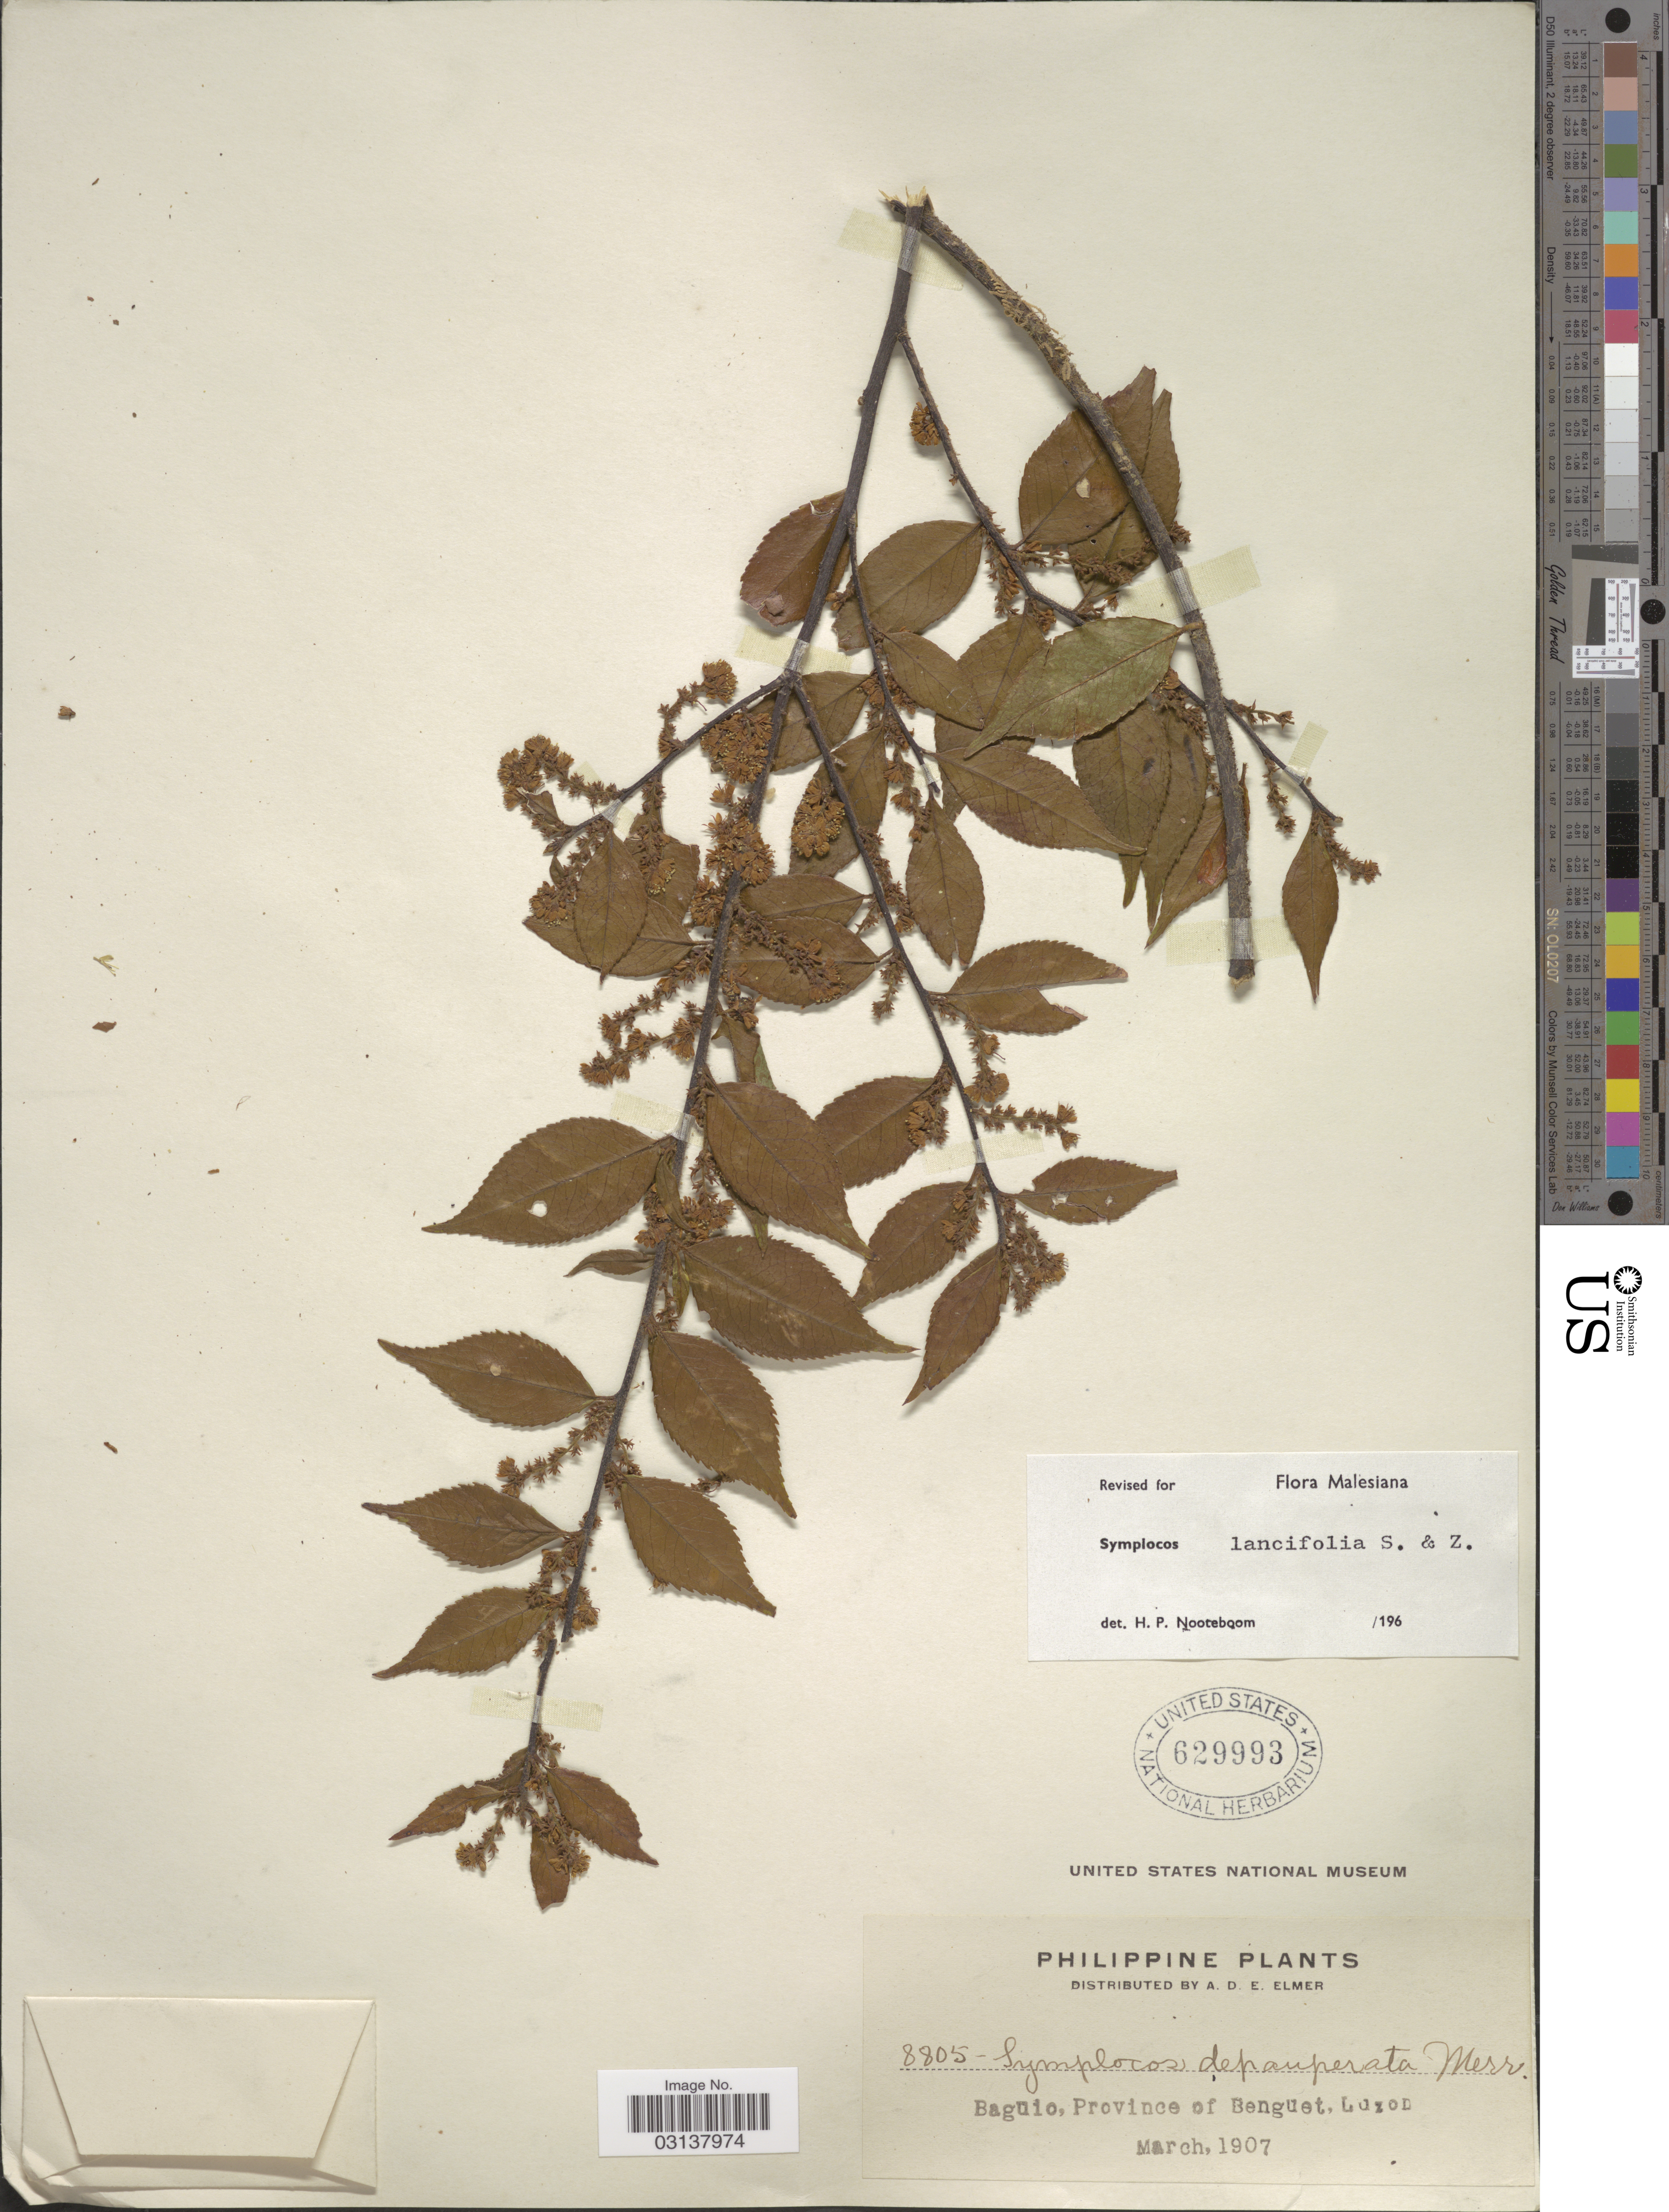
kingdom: Plantae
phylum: Tracheophyta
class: Magnoliopsida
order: Ericales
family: Symplocaceae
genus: Symplocos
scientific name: Symplocos lancifolia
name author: Siebert & Zucc.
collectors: A. D. E. Elmer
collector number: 8805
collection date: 1907-03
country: Philippines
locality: Philippine. Baguio, Province of Benguet, Luzon.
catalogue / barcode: US 629993